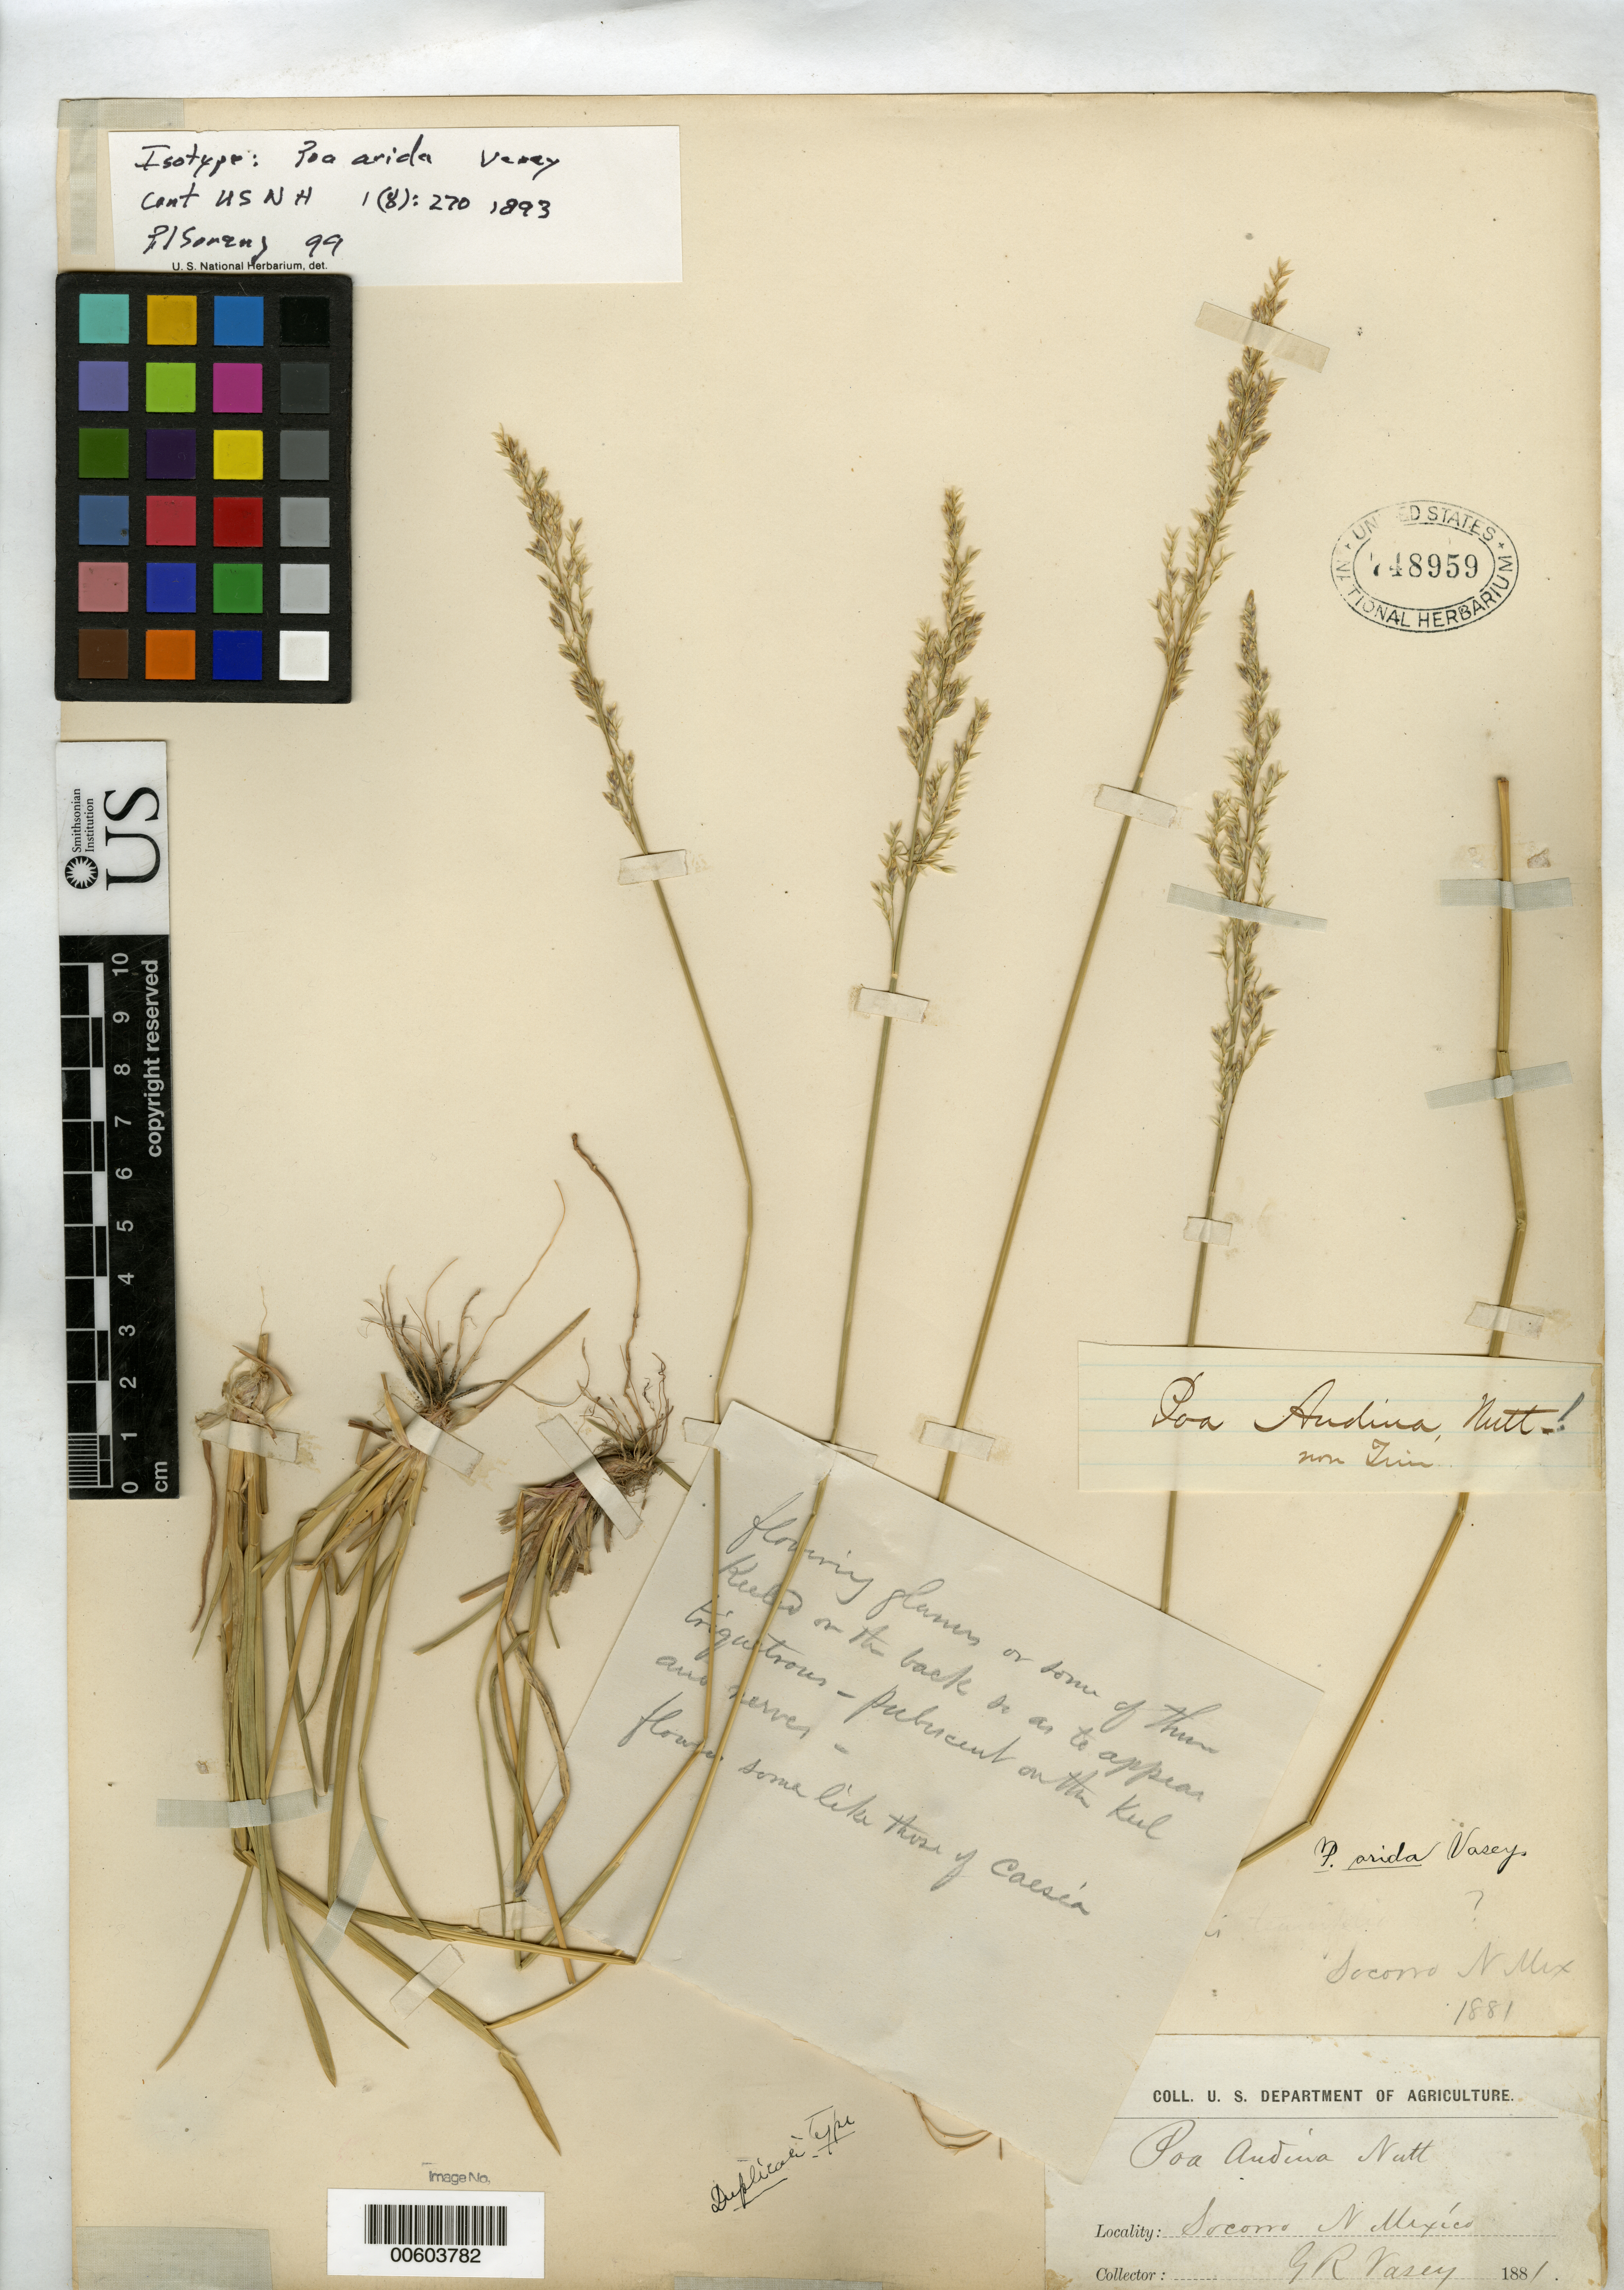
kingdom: Plantae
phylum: Tracheophyta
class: Liliopsida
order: Poales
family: Poaceae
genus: Poa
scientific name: Poa arida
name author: Vasey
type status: Isotype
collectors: G. R. Vasey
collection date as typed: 1881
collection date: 1881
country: United States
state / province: New Mexico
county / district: Socorro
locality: Socorro.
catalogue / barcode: US 748959